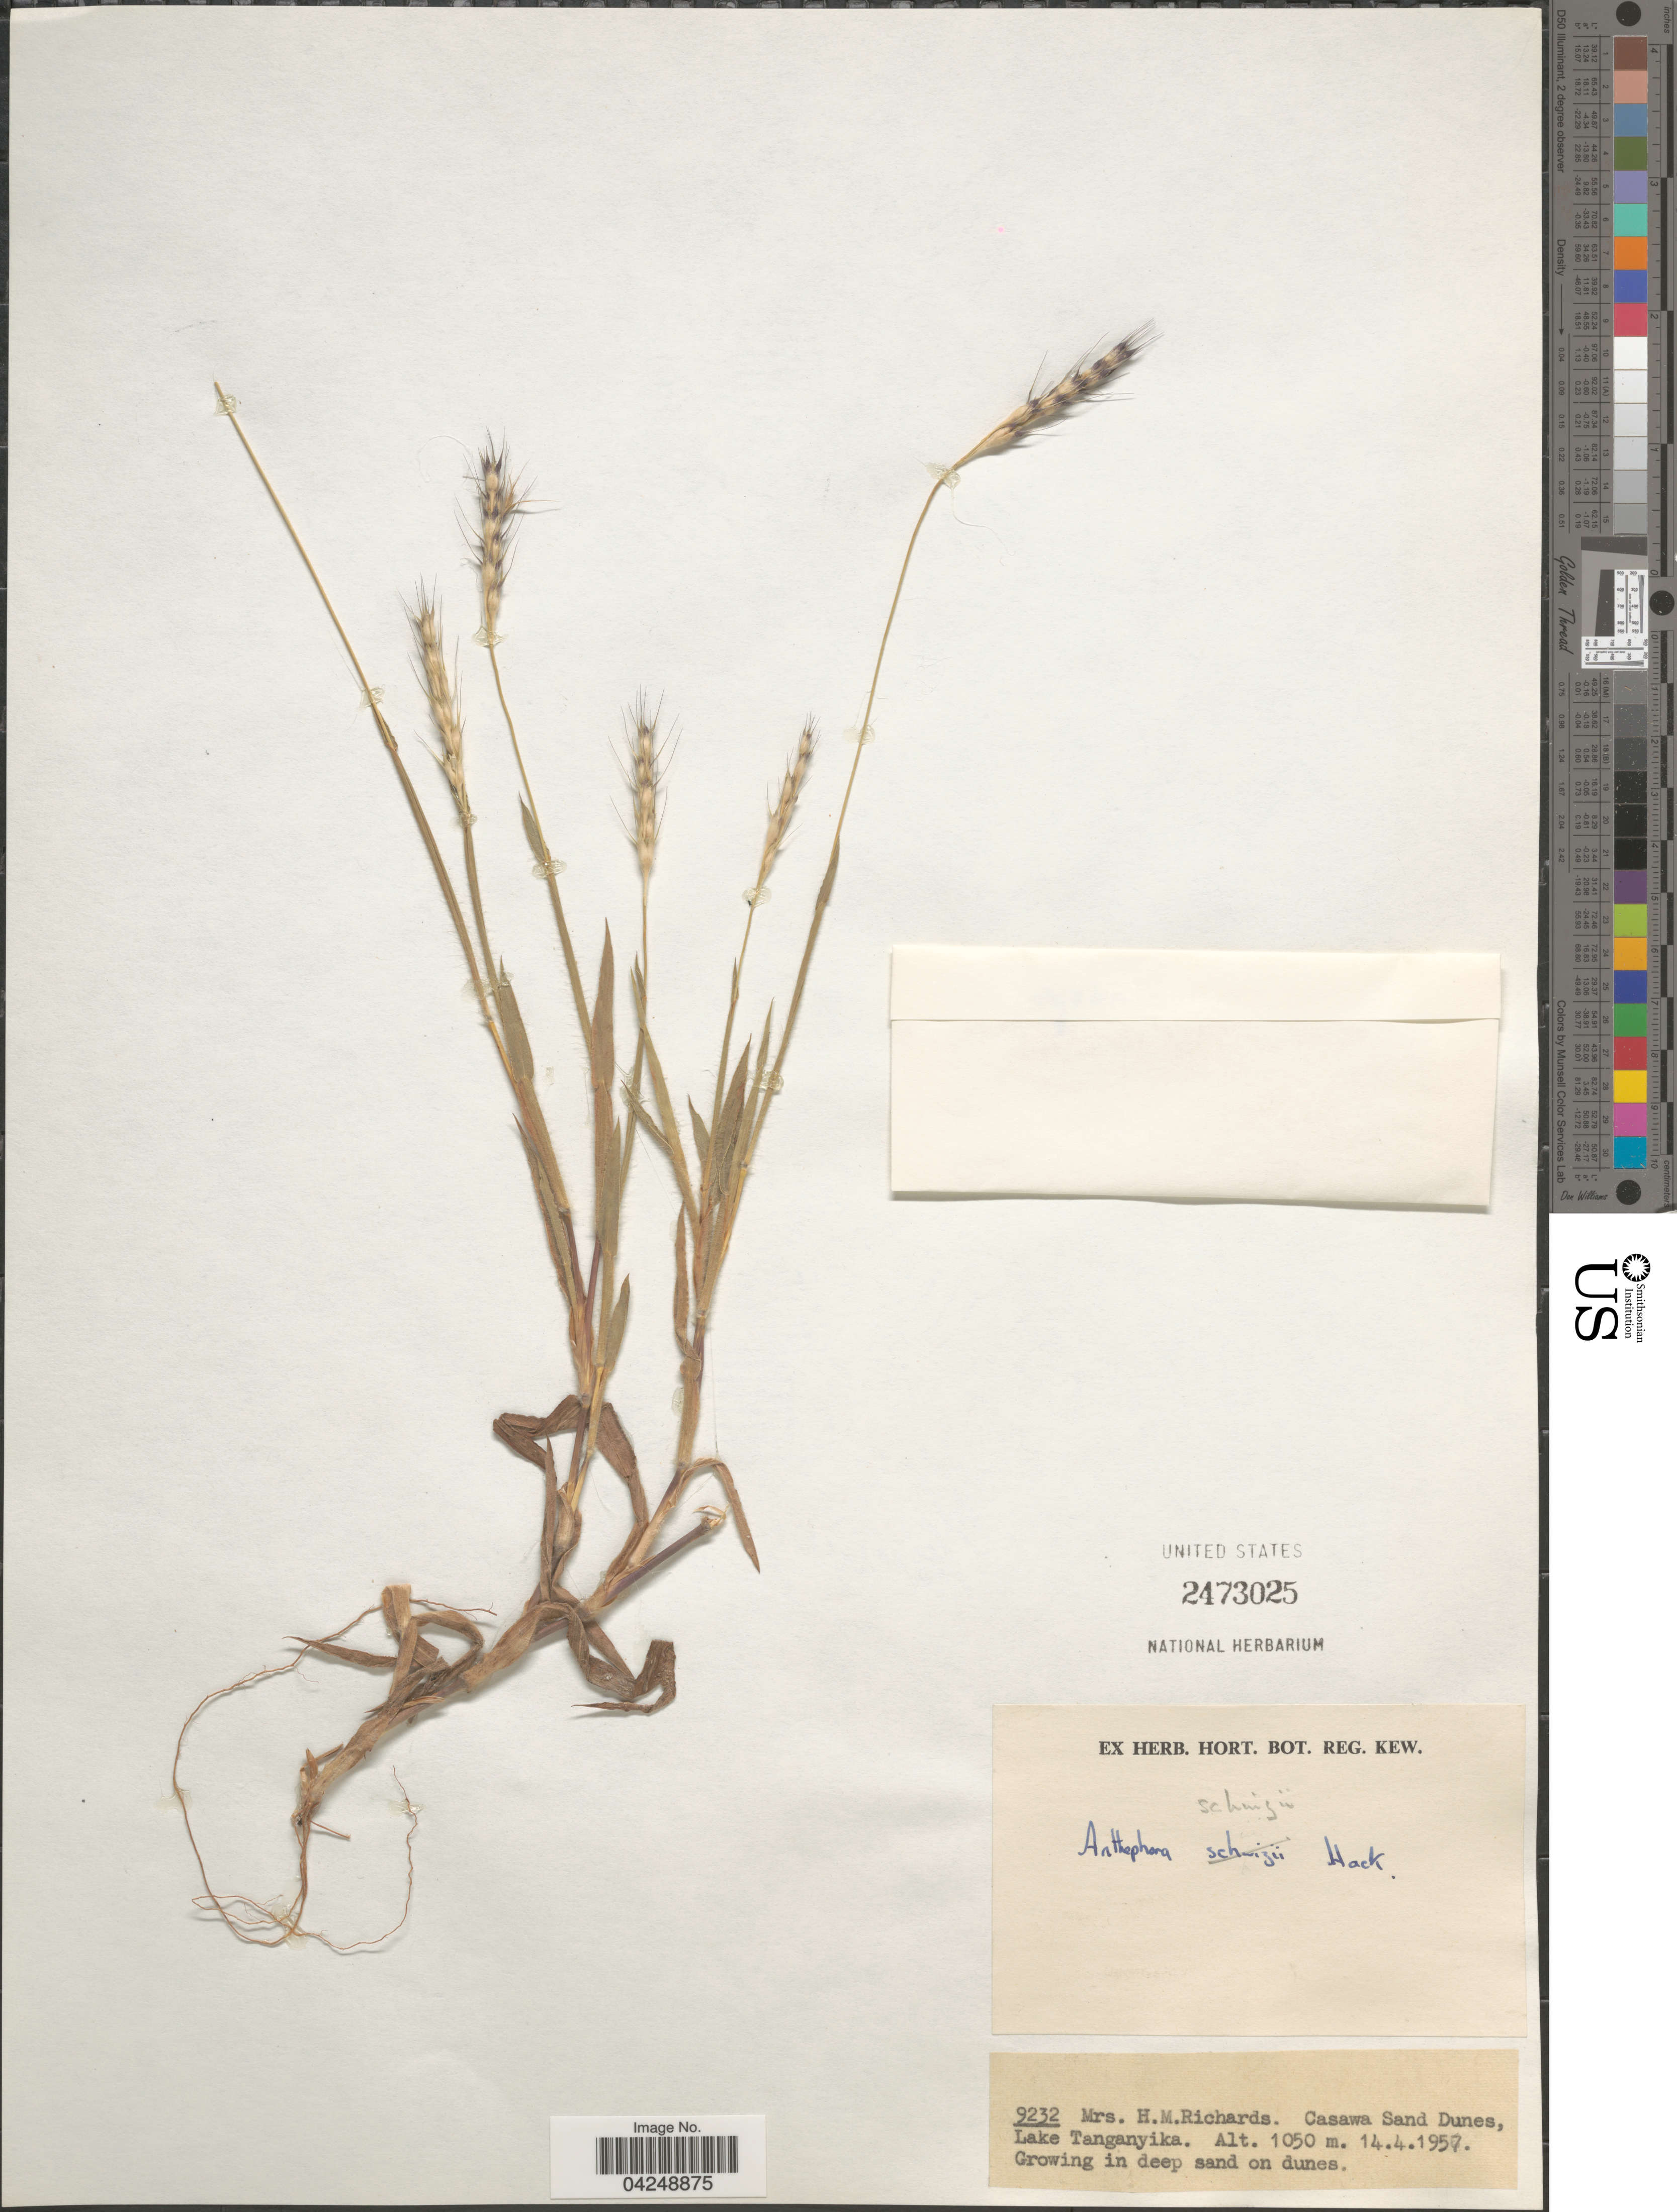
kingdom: Plantae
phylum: Tracheophyta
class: Liliopsida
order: Poales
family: Poaceae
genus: Anthephora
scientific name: Anthephora schinzii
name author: Hack. in Schinz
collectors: H. Richards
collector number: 9232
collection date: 1957-04-14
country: Tanzania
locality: Casawa Sand Dunes, Lake Tanganyika. Growing in deep sand on dunes.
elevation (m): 1050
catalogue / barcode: US 2473025